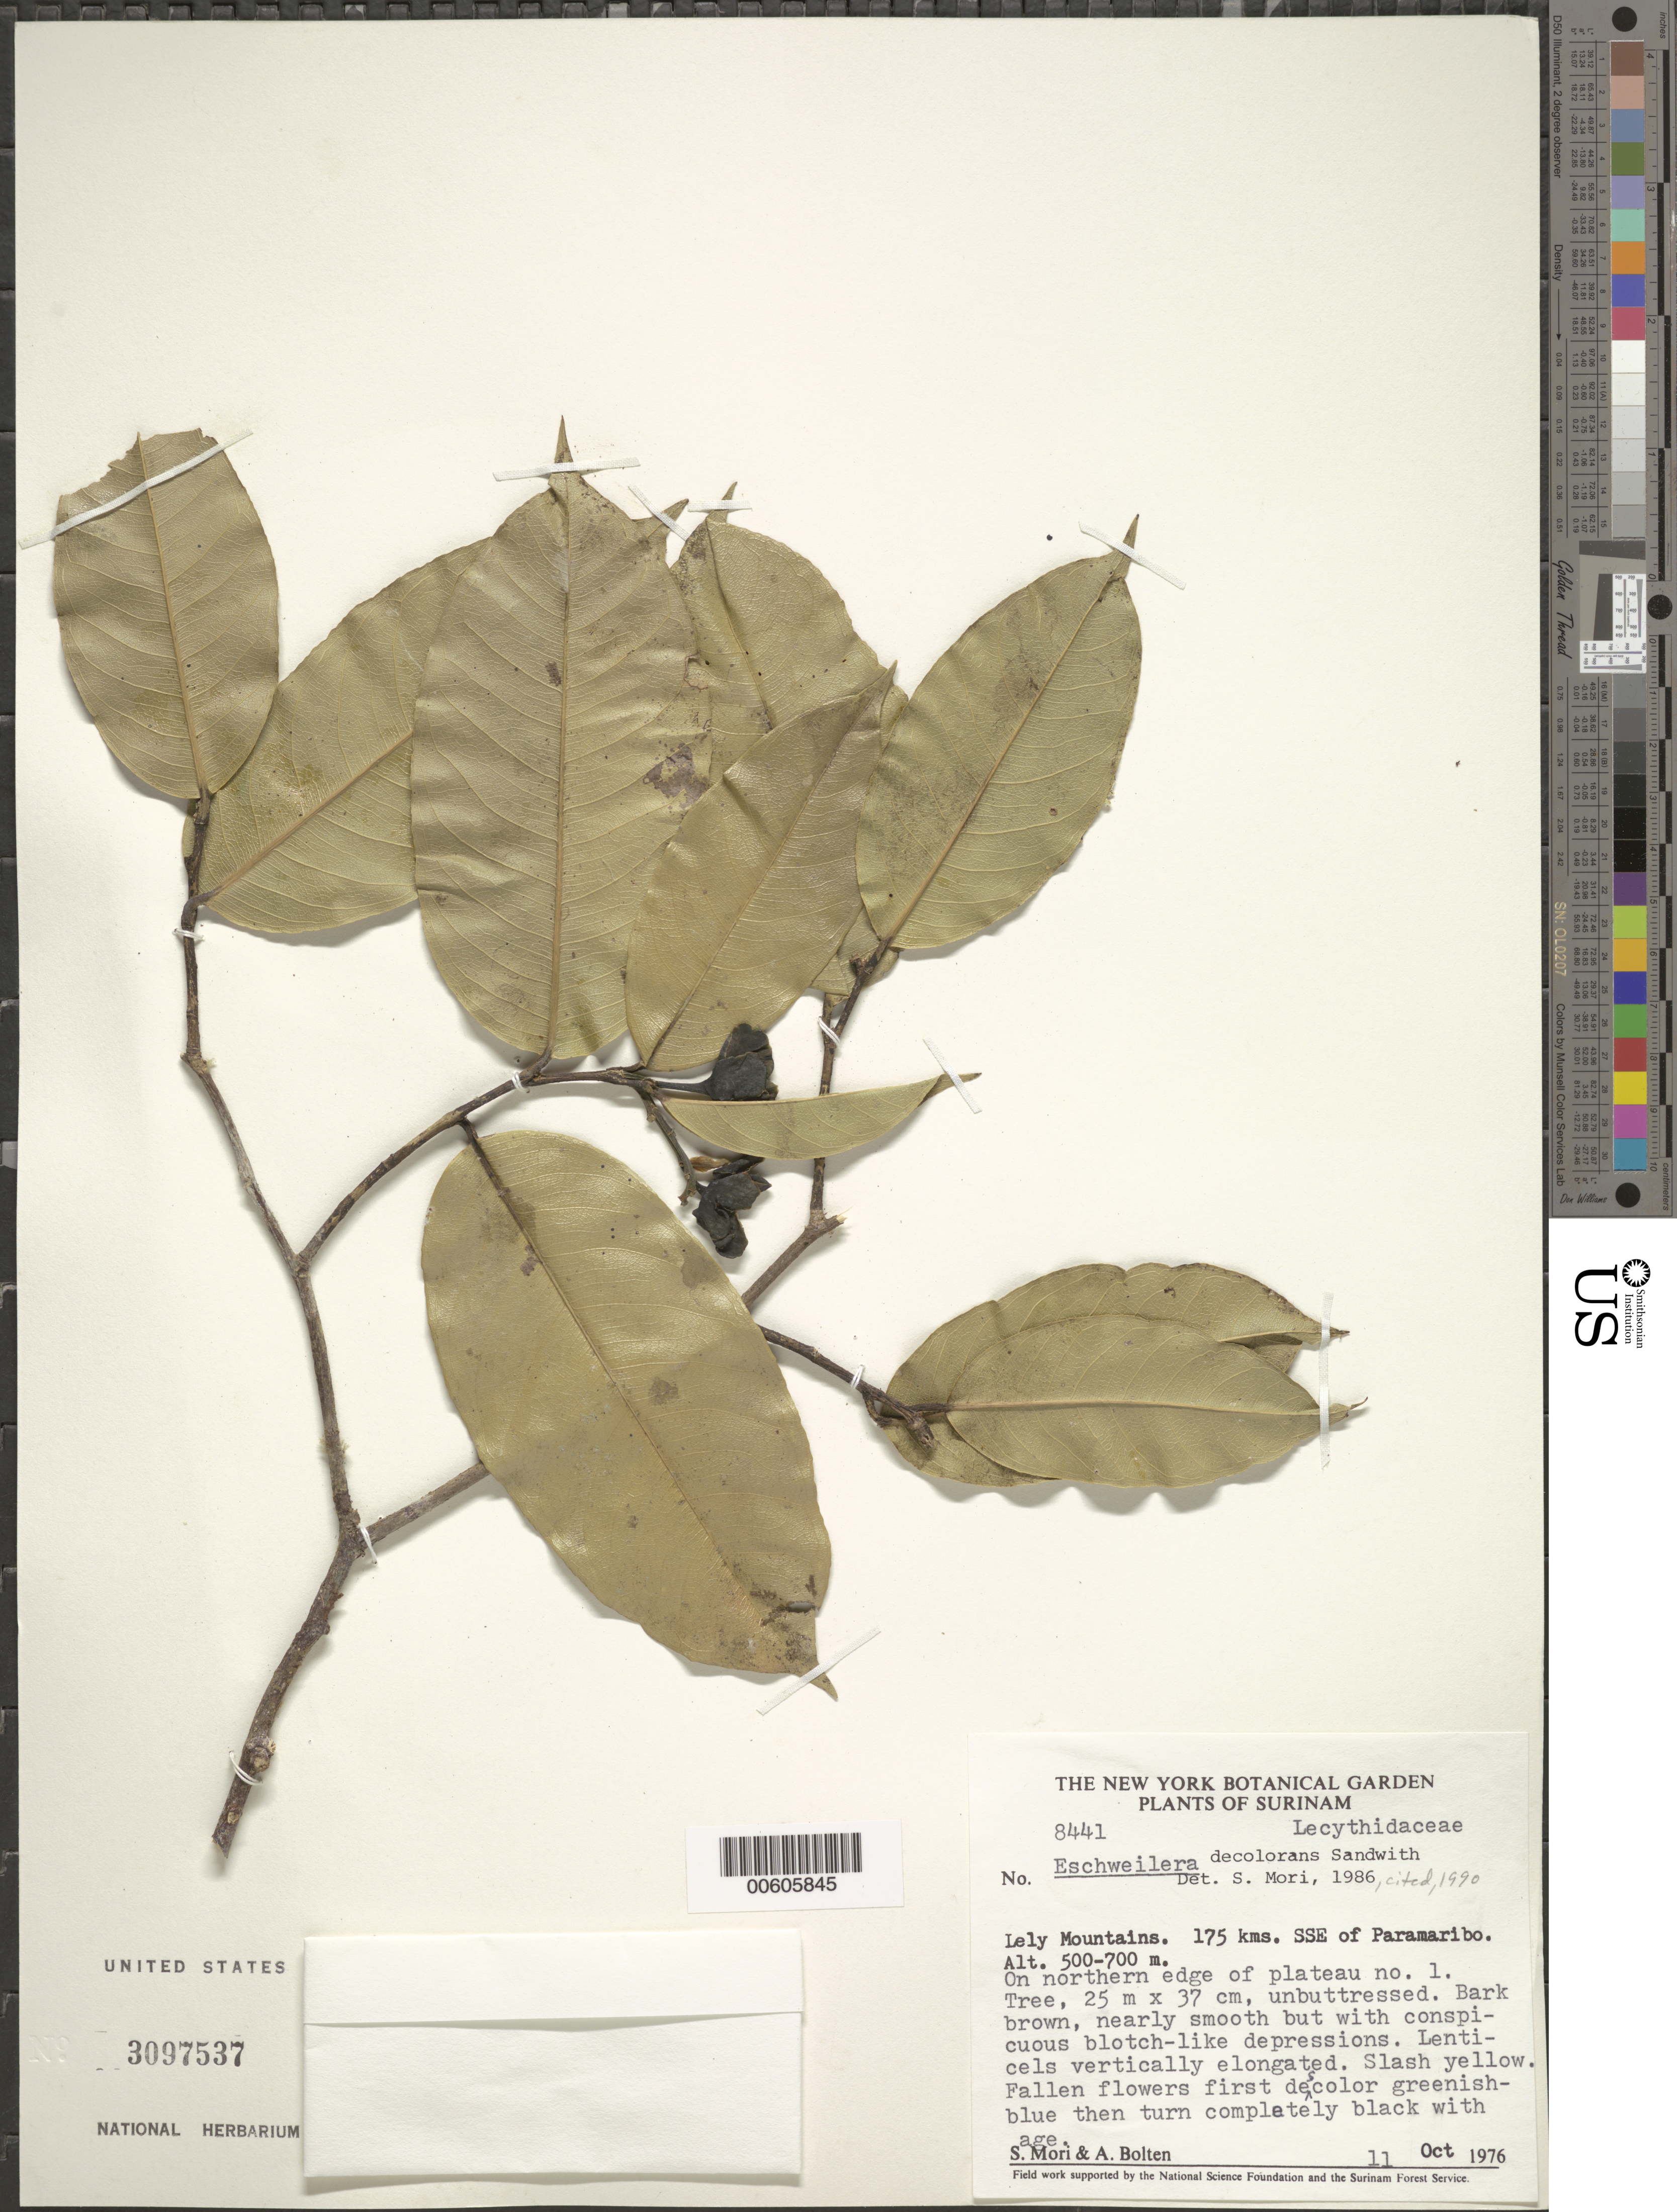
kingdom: Plantae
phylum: Tracheophyta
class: Magnoliopsida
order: Ericales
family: Lecythidaceae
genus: Eschweilera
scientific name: Eschweilera decolorans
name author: Sandwith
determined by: Mori, Scott A.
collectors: S. Mori & A. Bolten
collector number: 8441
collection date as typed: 11-Oct-76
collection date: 1976-10-11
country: Suriname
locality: Lely Mts., 175 km SSE of Paramaribo; northern edge of plateau no. 1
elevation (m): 500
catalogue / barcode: US 3097537